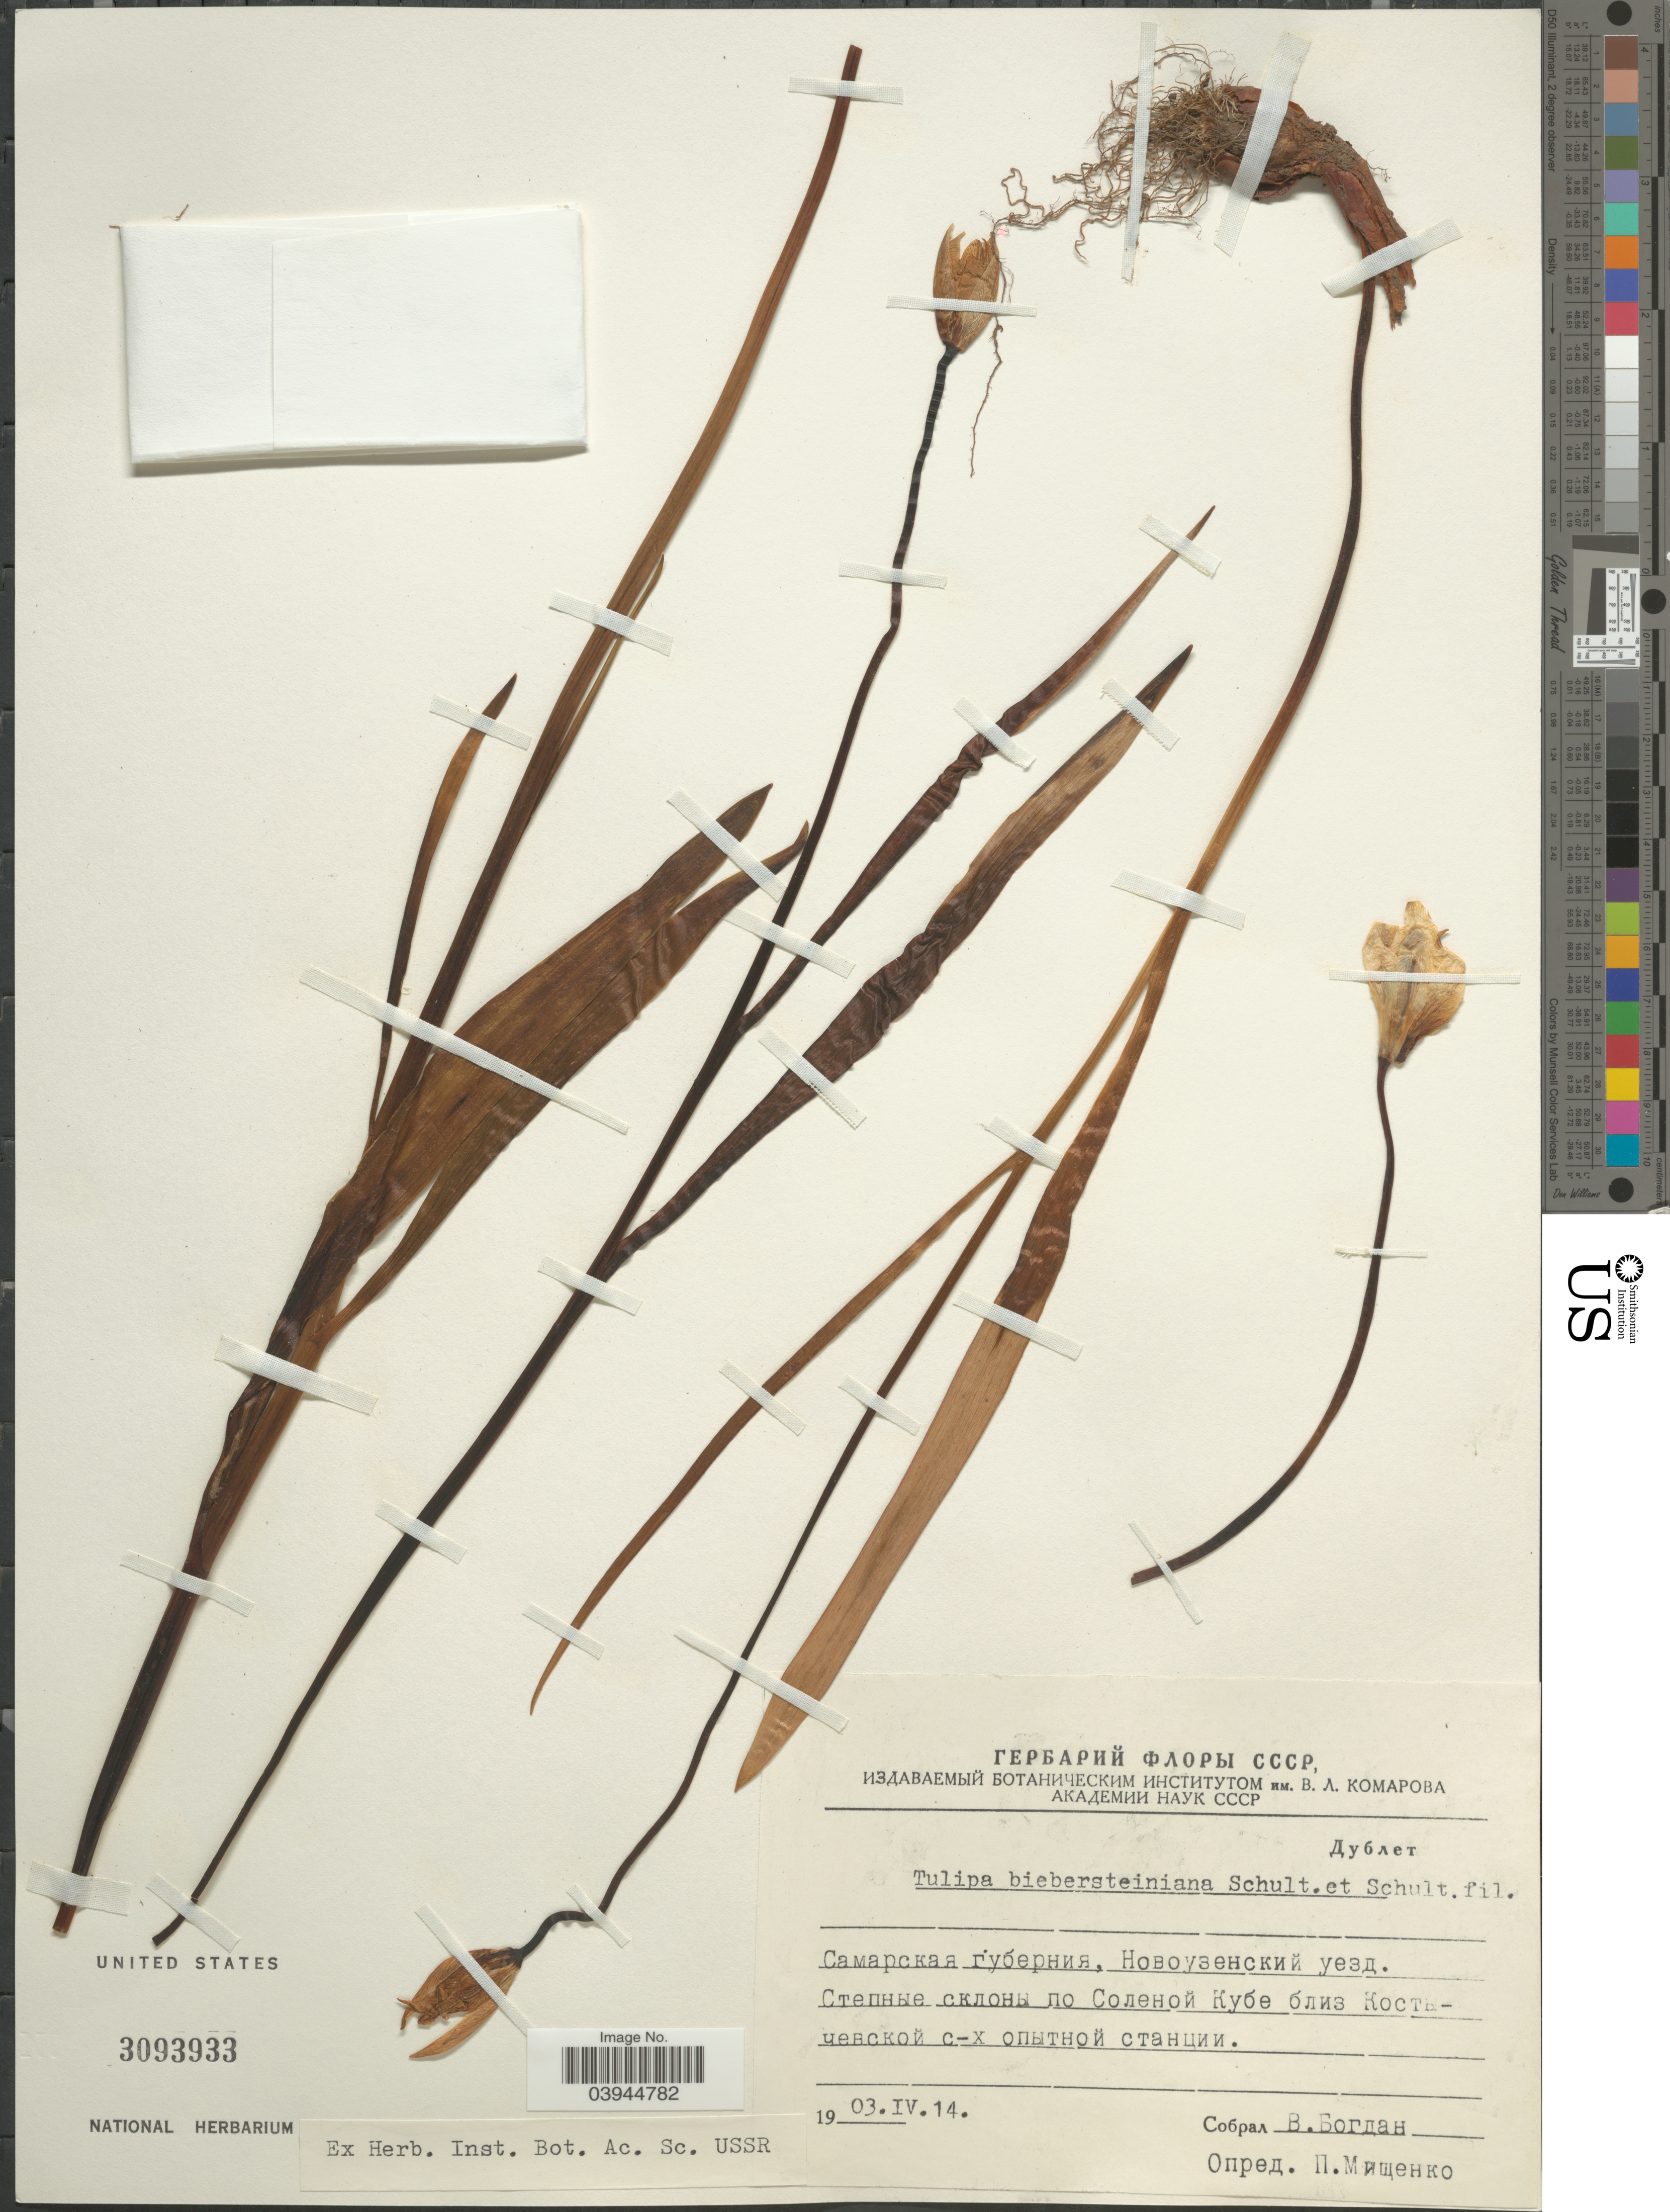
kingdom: Plantae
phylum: Tracheophyta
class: Liliopsida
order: Liliales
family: Liliaceae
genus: Tulipa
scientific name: Tulipa biebersteiniana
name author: Schult. & Schult. f.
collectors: V. Bogdan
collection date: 1903-04-14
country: Russian Federation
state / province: Saratov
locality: Solenaya Kuba near Kostychevskaya Station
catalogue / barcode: US 3093933